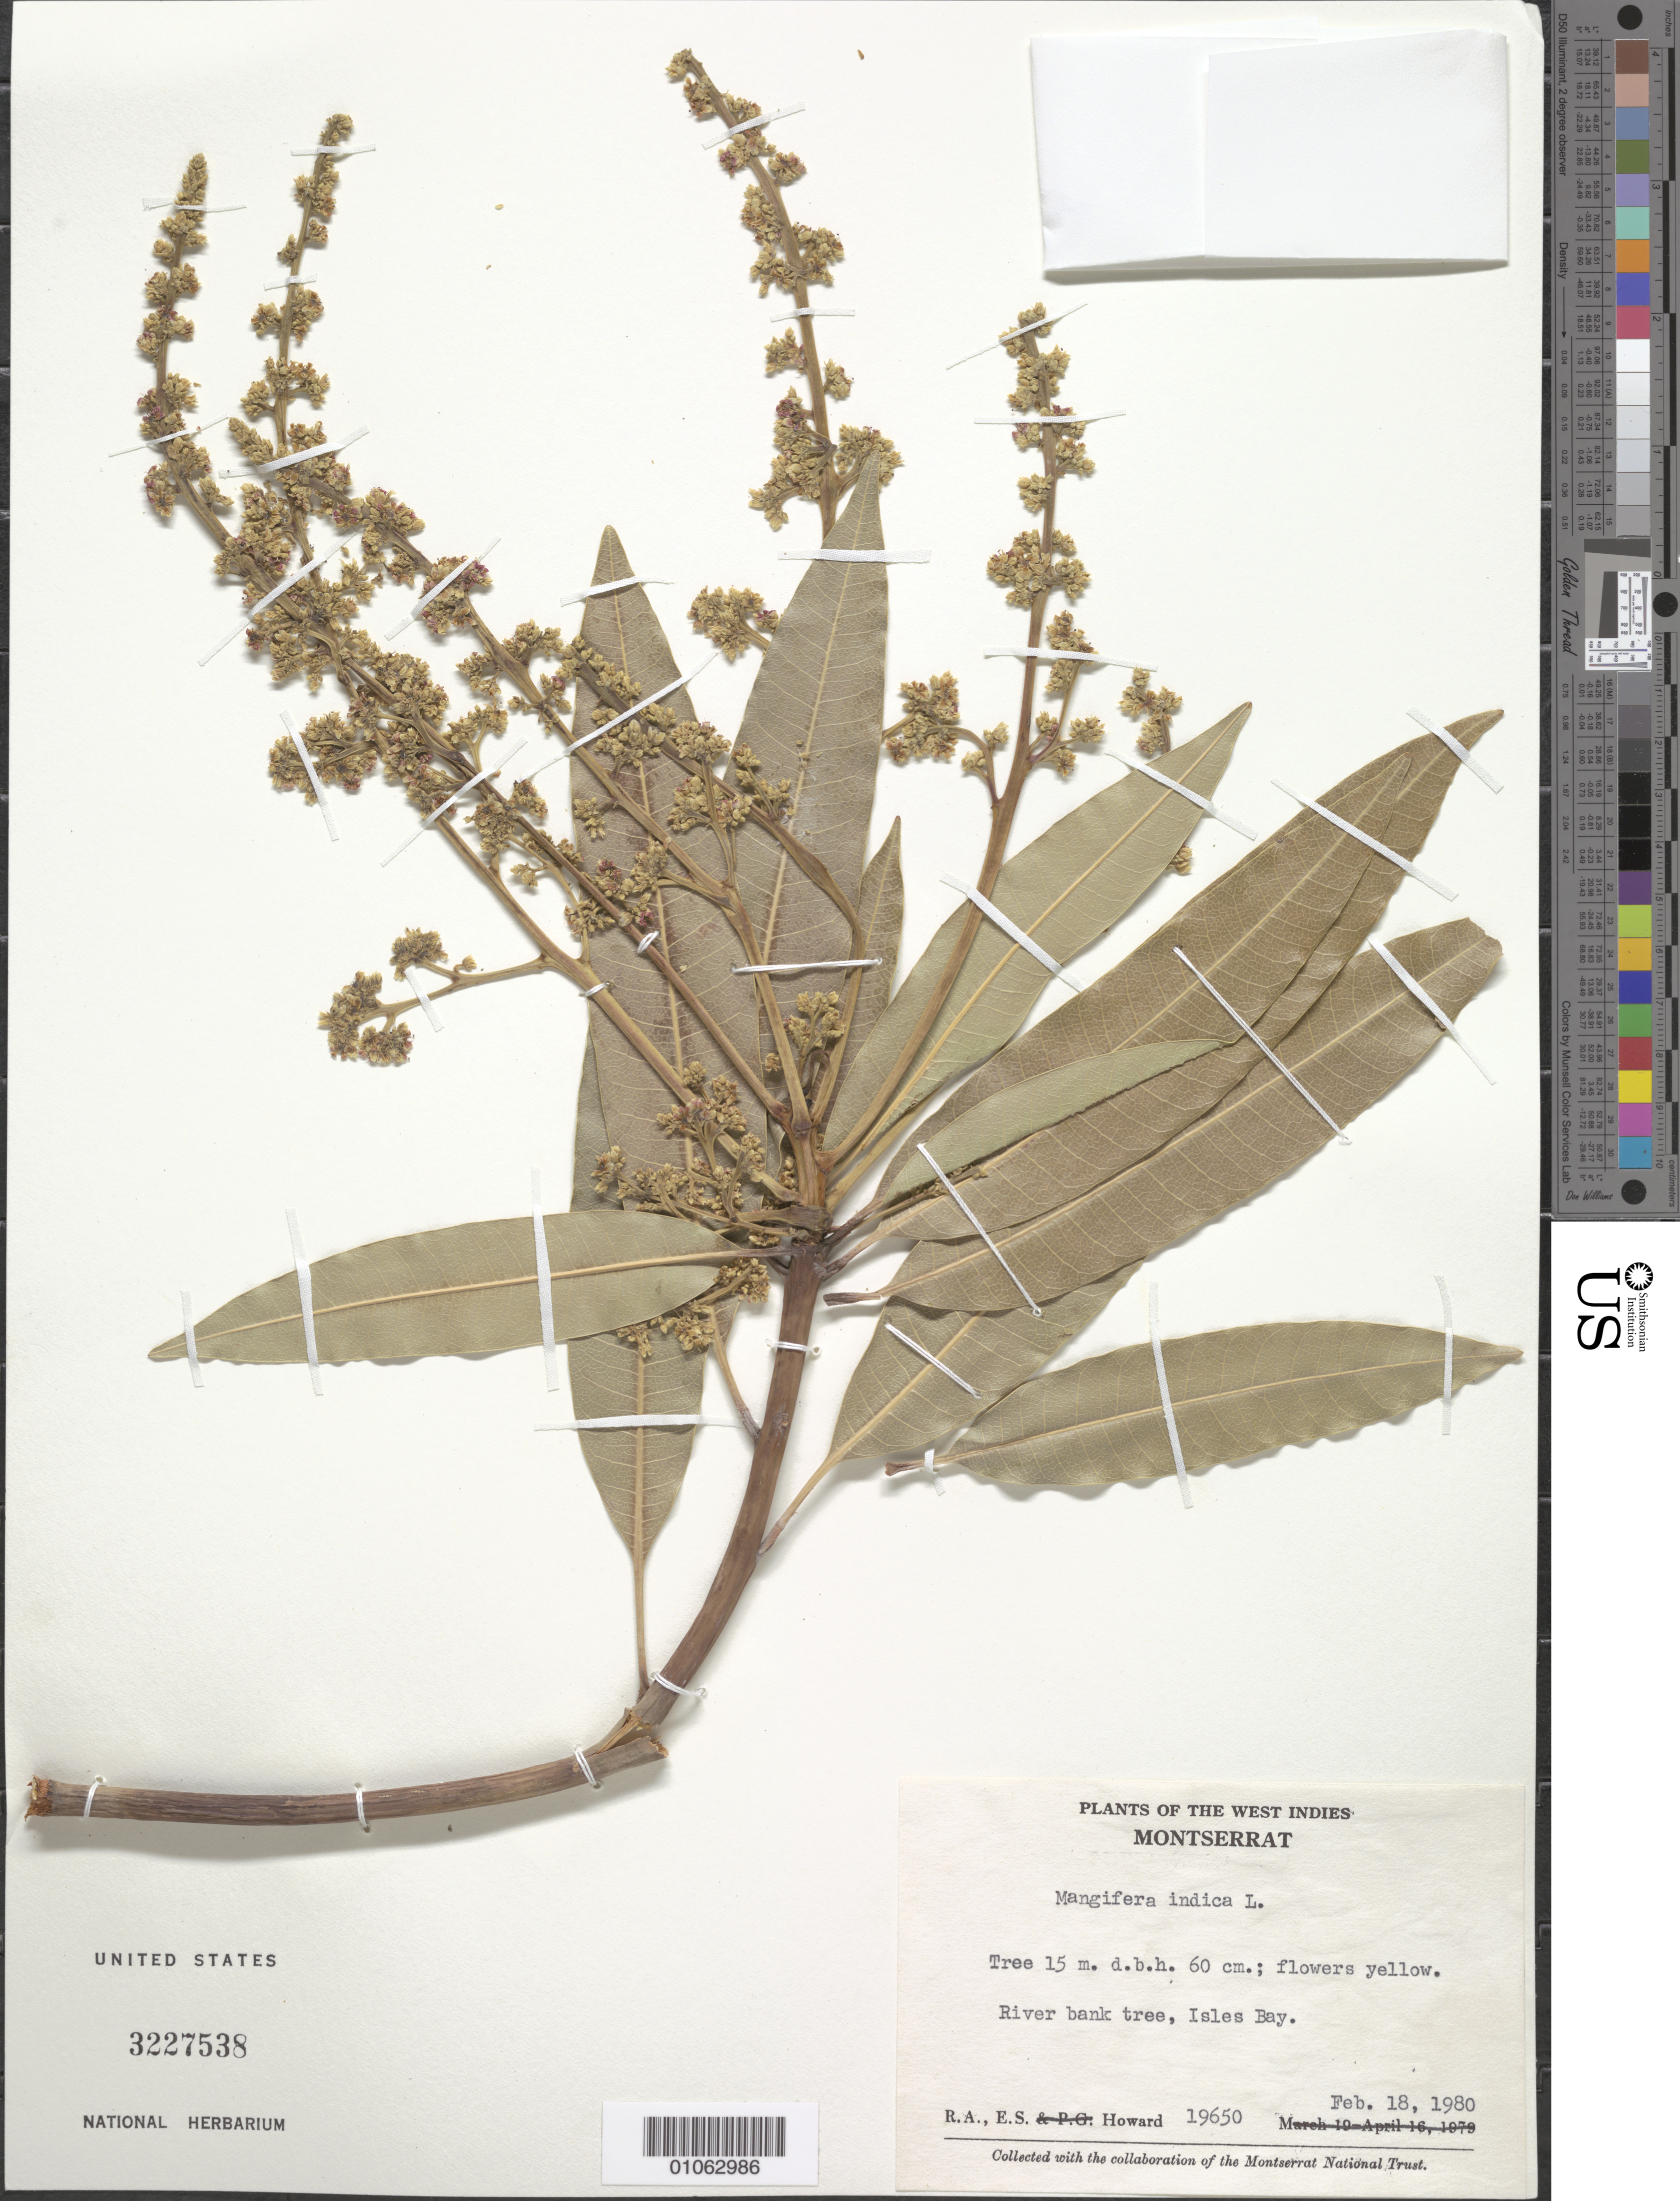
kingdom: Plantae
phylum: Tracheophyta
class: Magnoliopsida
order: Sapindales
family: Anacardiaceae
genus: Mangifera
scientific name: Mangifera indica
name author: L.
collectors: R. A. Howard & E. S. Howard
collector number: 19650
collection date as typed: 18 Feb 1980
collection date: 1980-02-18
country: Montserrat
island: Montserrat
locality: River bank tree, Isles bay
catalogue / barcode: US 3227538